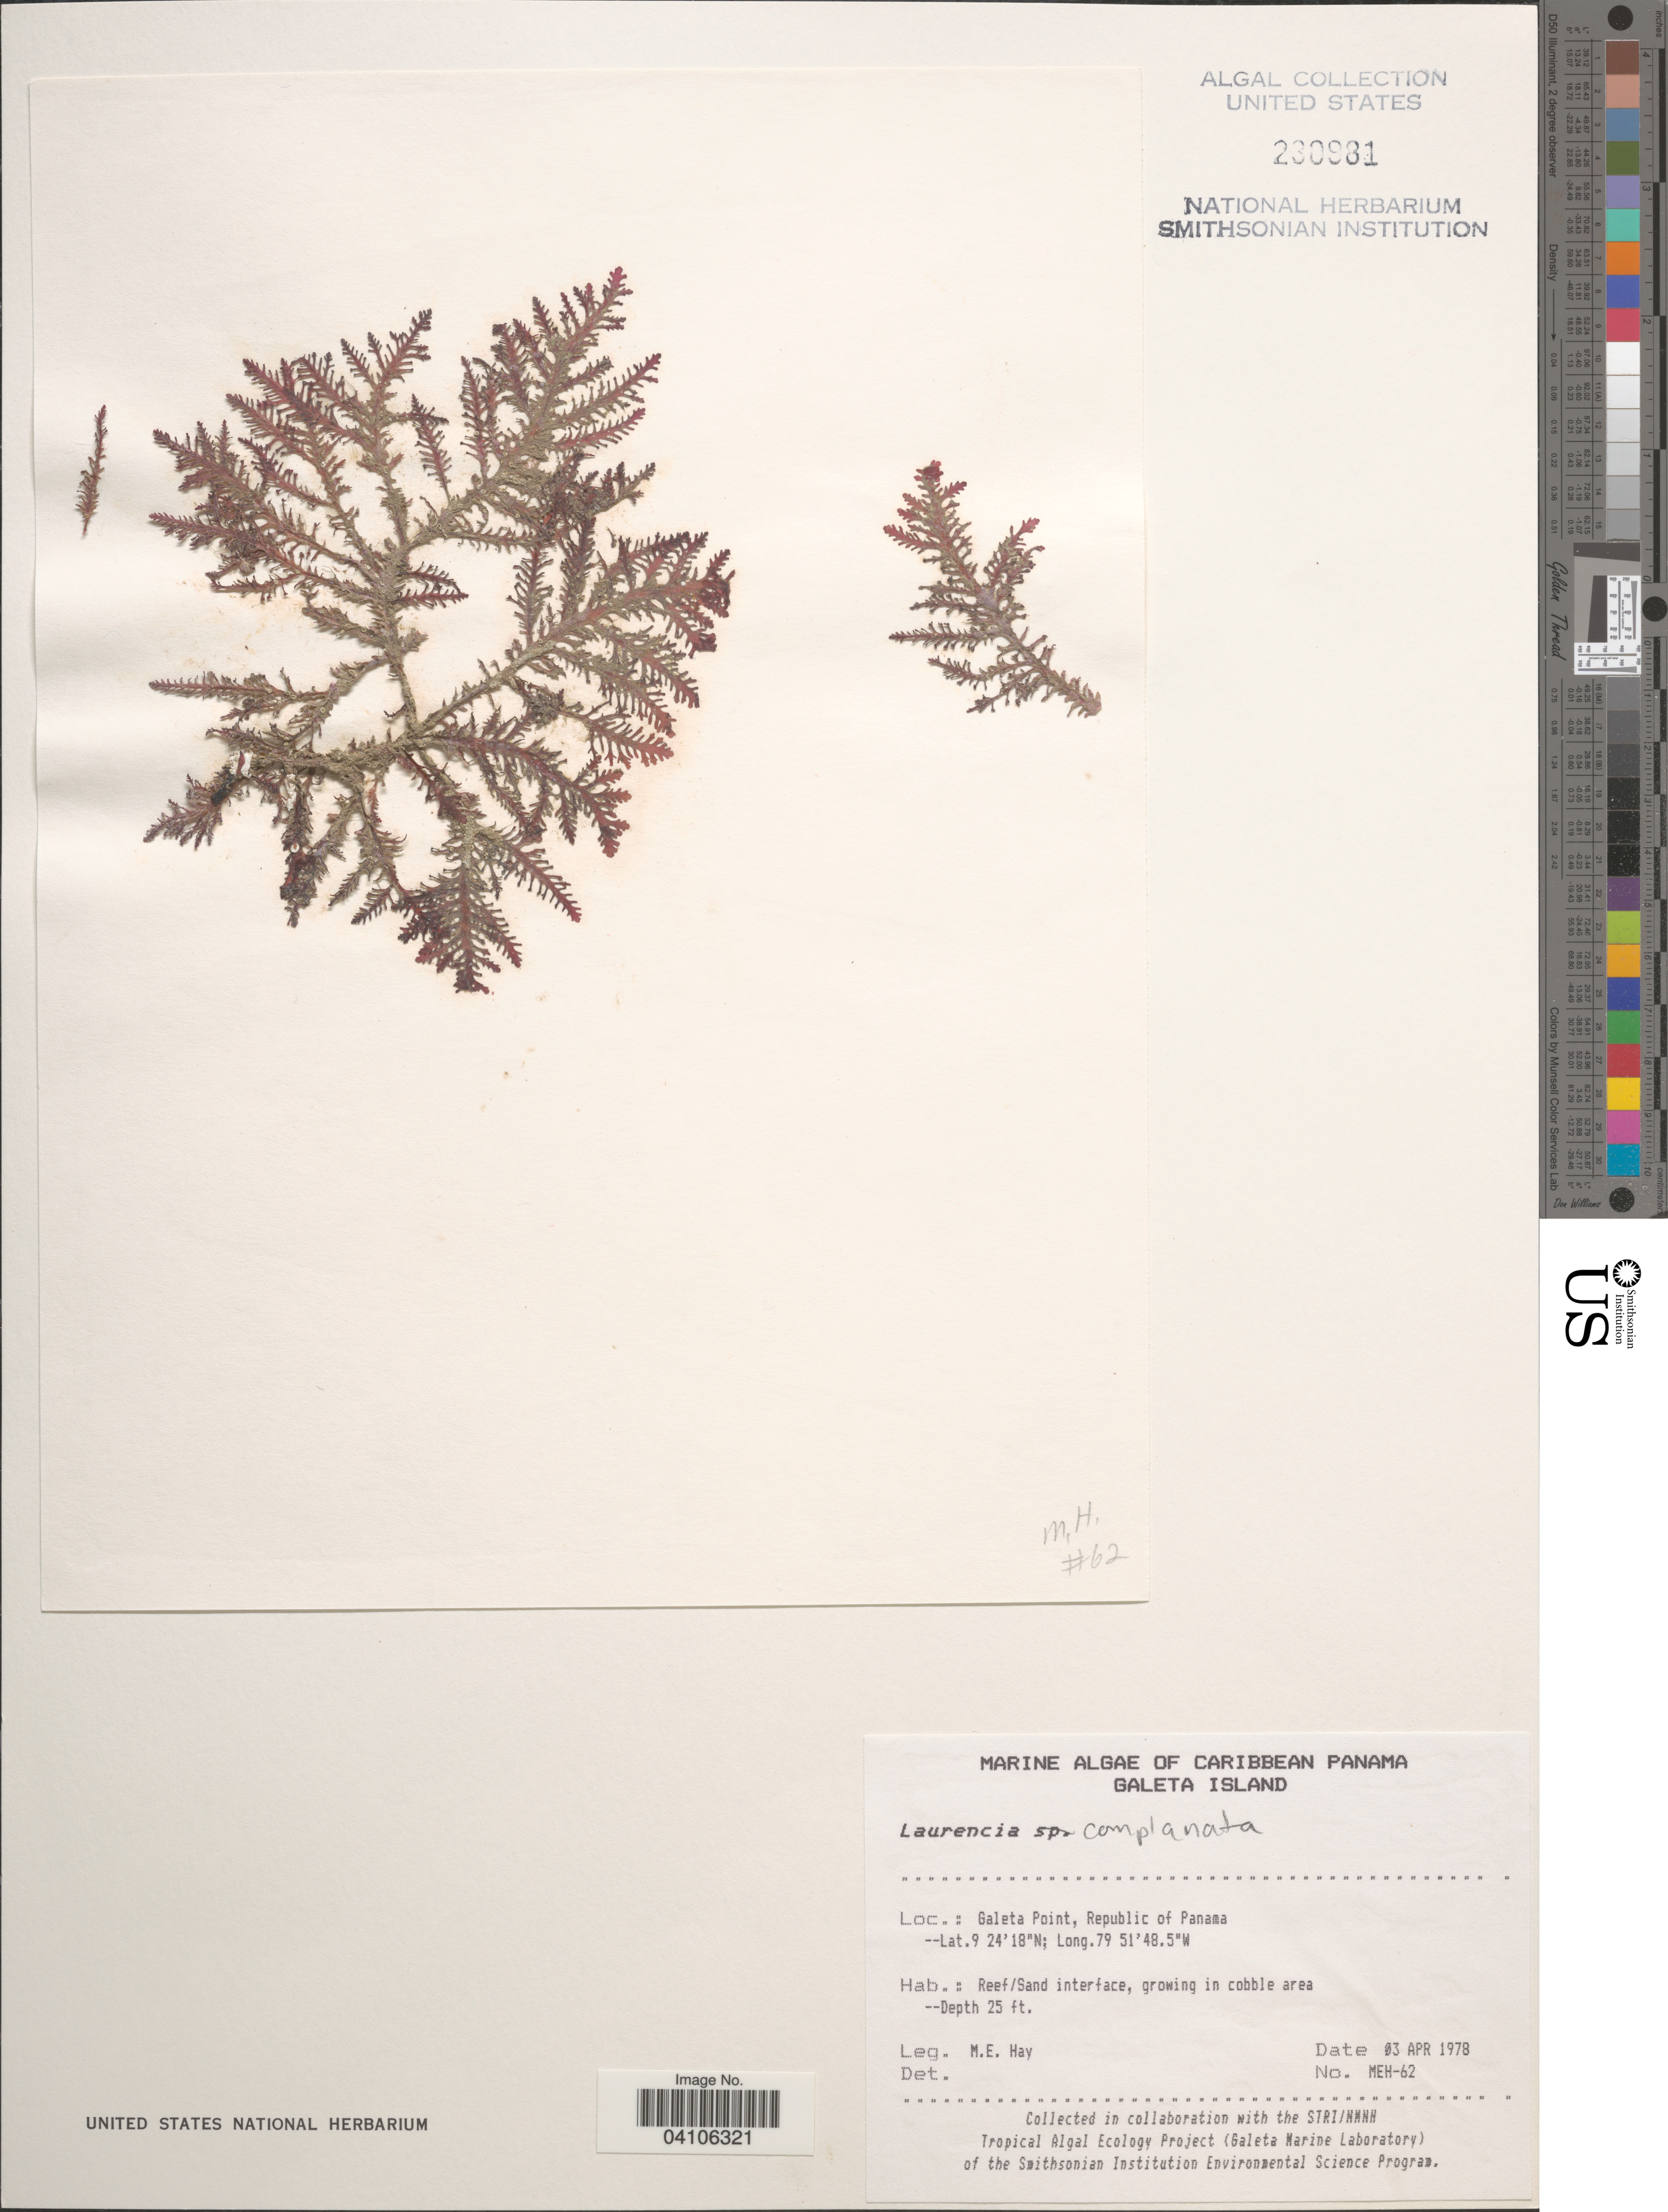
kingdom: Plantae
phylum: Rhodophyta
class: Florideophyceae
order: Ceramiales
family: Rhodomelaceae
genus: Laurencia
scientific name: Laurencia complanata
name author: (Suhr) Kütz.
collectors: M. E. Hay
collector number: MEH-62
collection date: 1978-04-03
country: Panama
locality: Caribbean Panama. Galeta Island. Galeta Point, Republic of Panama.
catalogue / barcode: US 230981